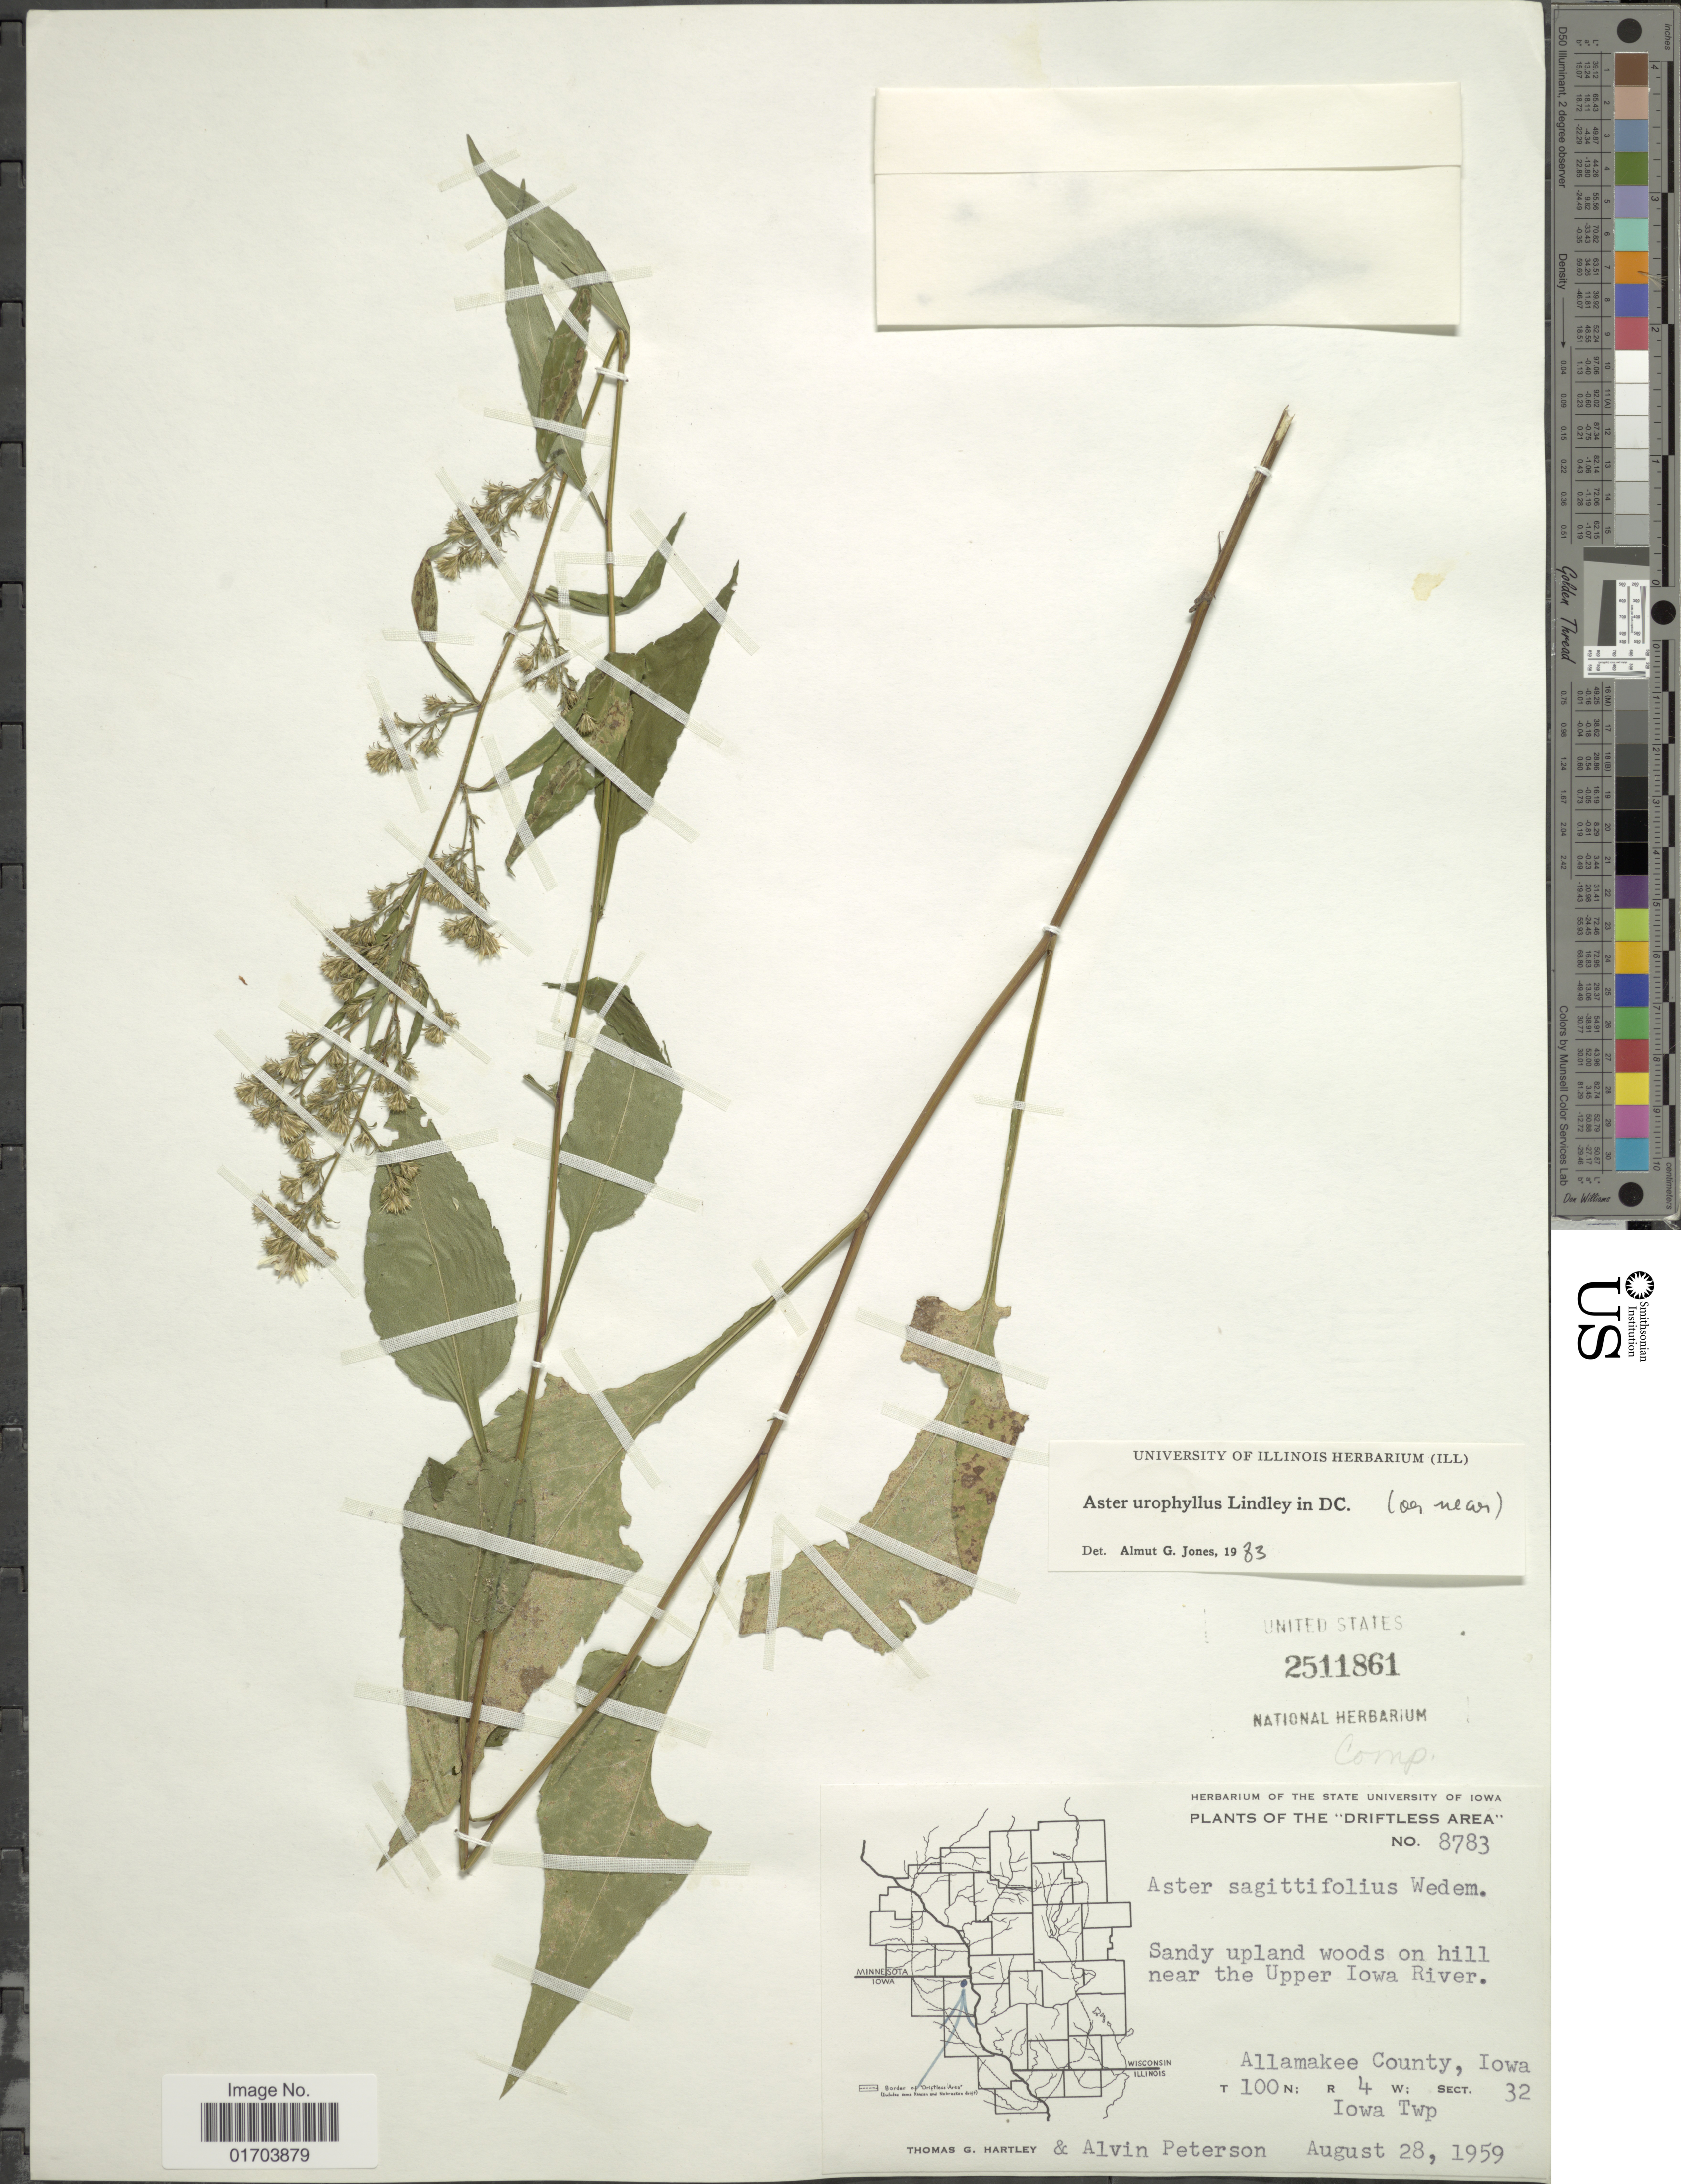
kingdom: Plantae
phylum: Tracheophyta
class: Magnoliopsida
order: Asterales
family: Asteraceae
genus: Symphyotrichum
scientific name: Symphyotrichum urophyllum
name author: (Lindl. ex DC.) G.L. Nesom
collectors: T. G. Hartley & A. M. Peterson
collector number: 8783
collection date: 1959-08-28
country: United States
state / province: Iowa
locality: The 'Driftless Area', Sandy upland woods on hill near the Upper Iowa River. Allamakee County, Iowa, T 100 N; R 4 W; Sect. 32 Iowa Twp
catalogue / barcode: US 2511861